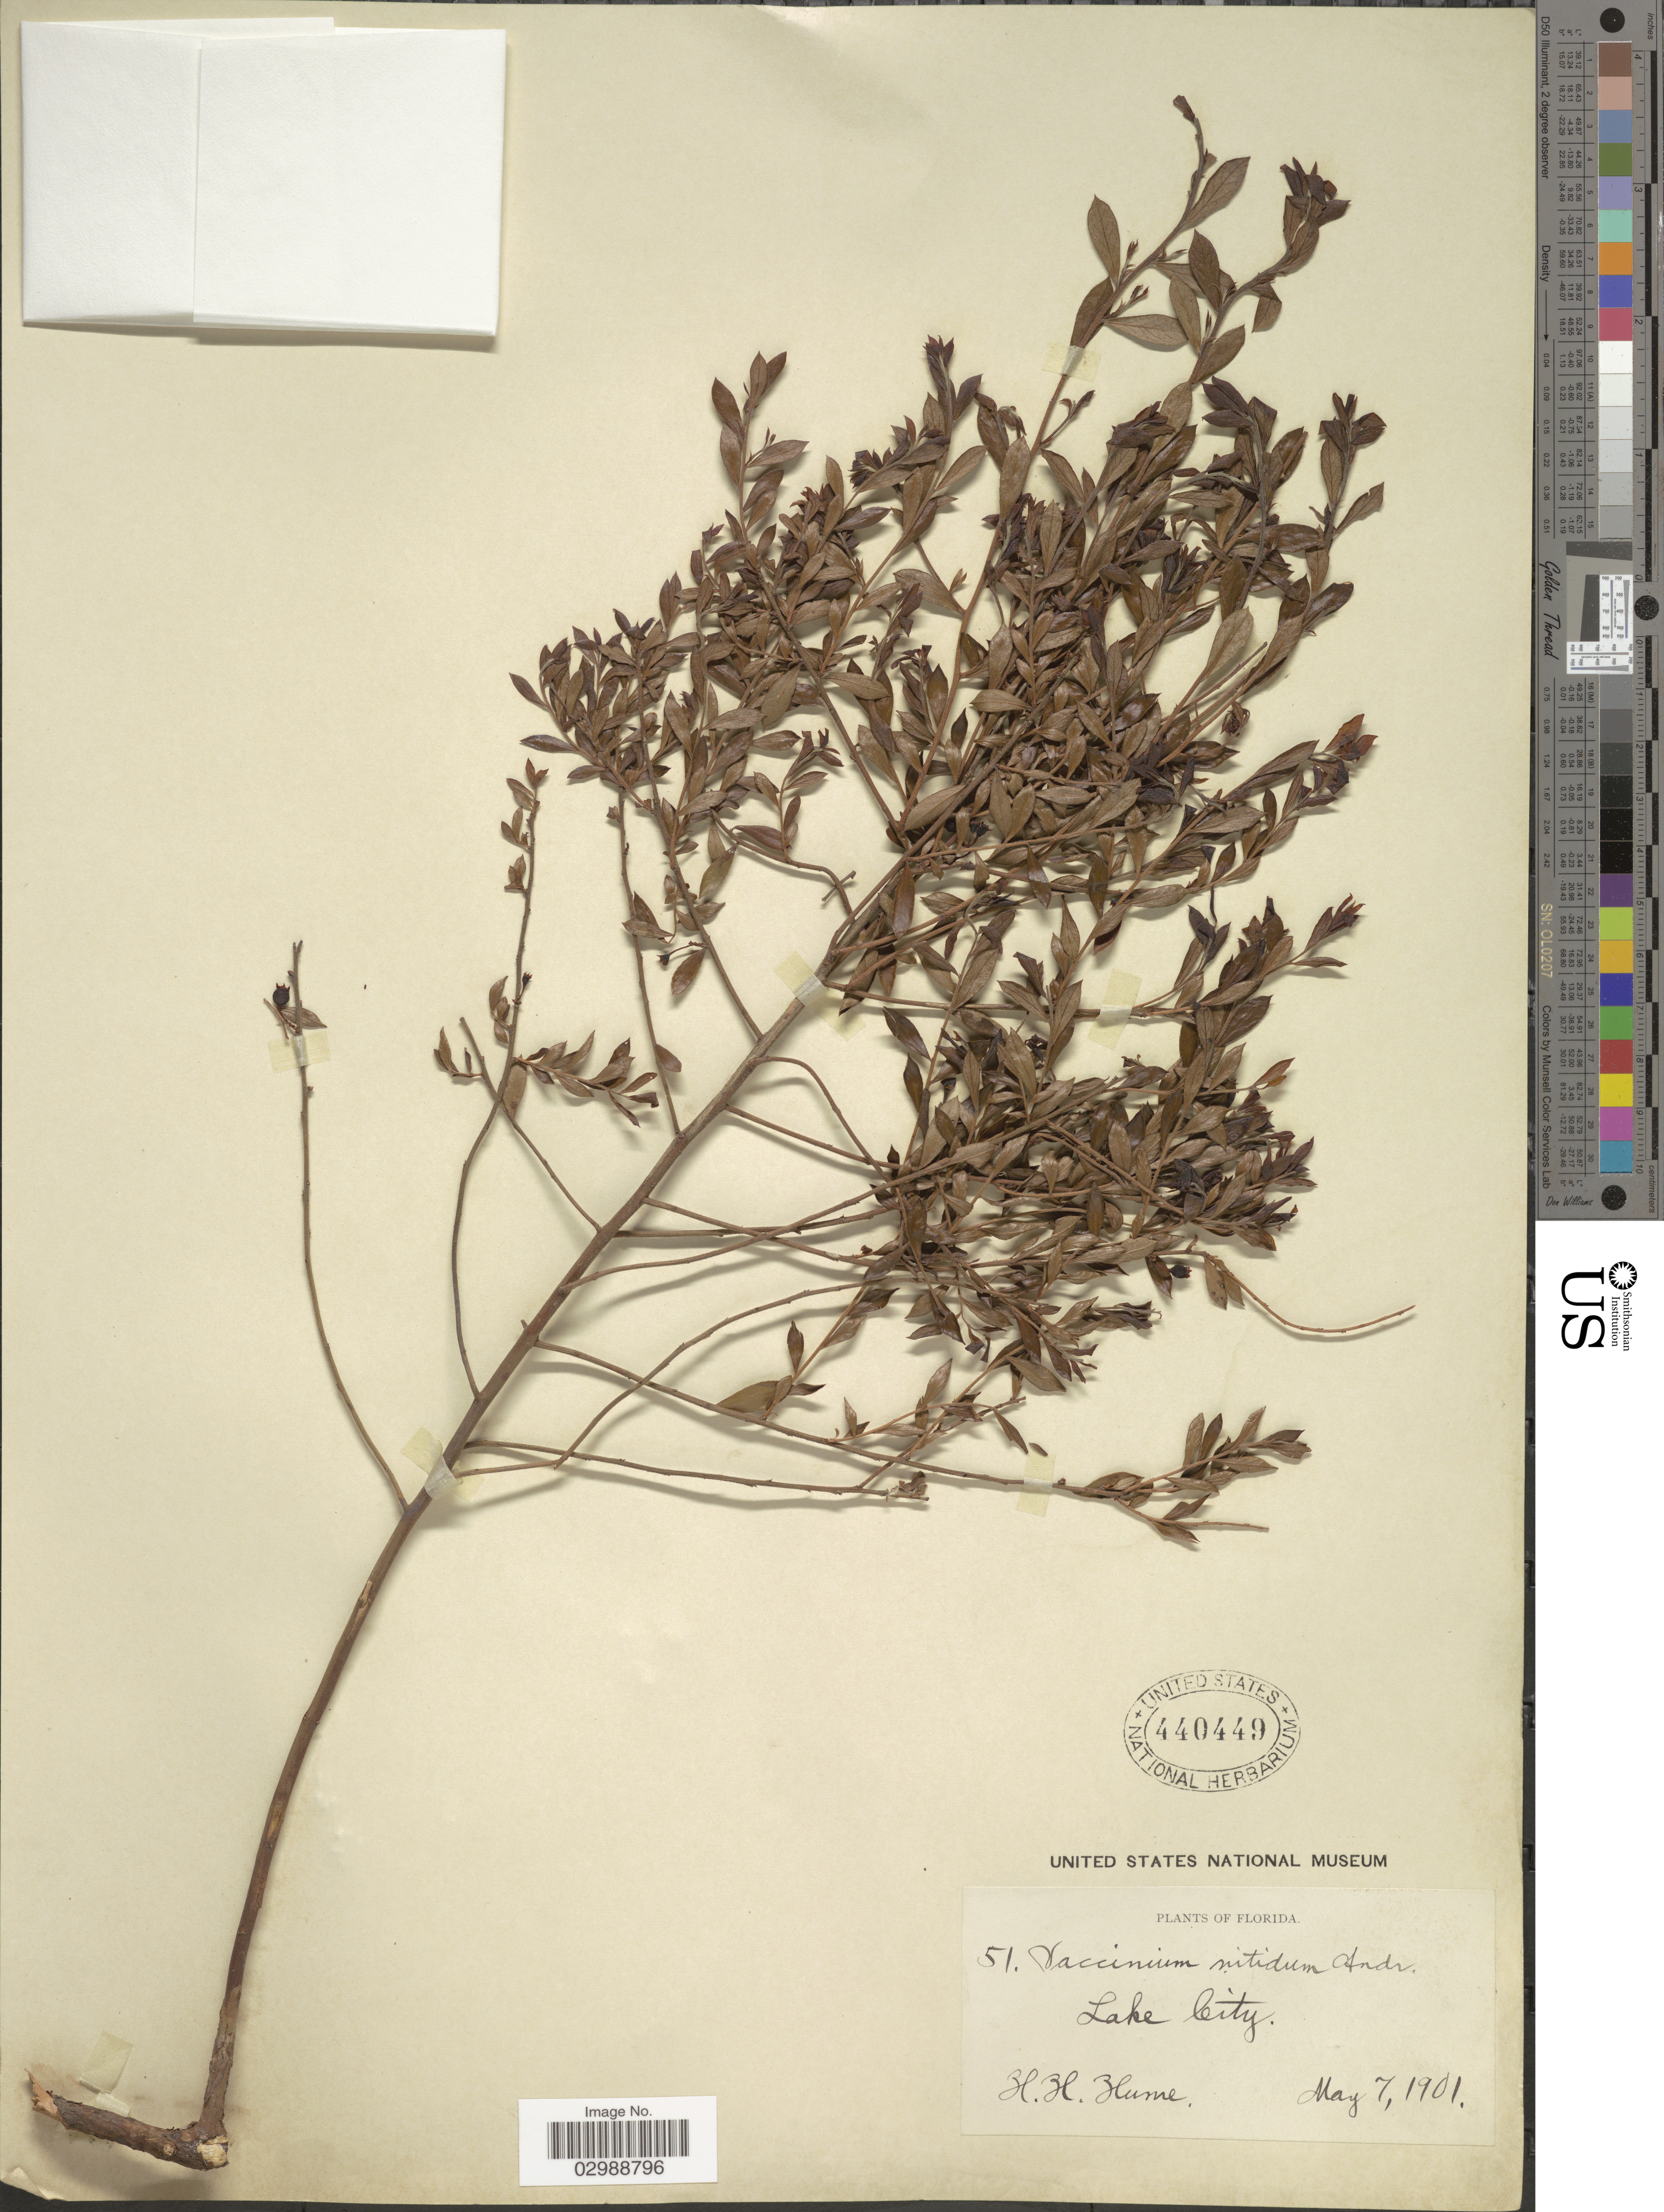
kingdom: Plantae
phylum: Tracheophyta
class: Magnoliopsida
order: Ericales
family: Ericaceae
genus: Vaccinium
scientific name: Vaccinium nitidum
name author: Andrews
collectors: H. Hume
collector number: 51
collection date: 1901-05-07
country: United States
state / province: Florida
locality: Lake City.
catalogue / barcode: US 440449